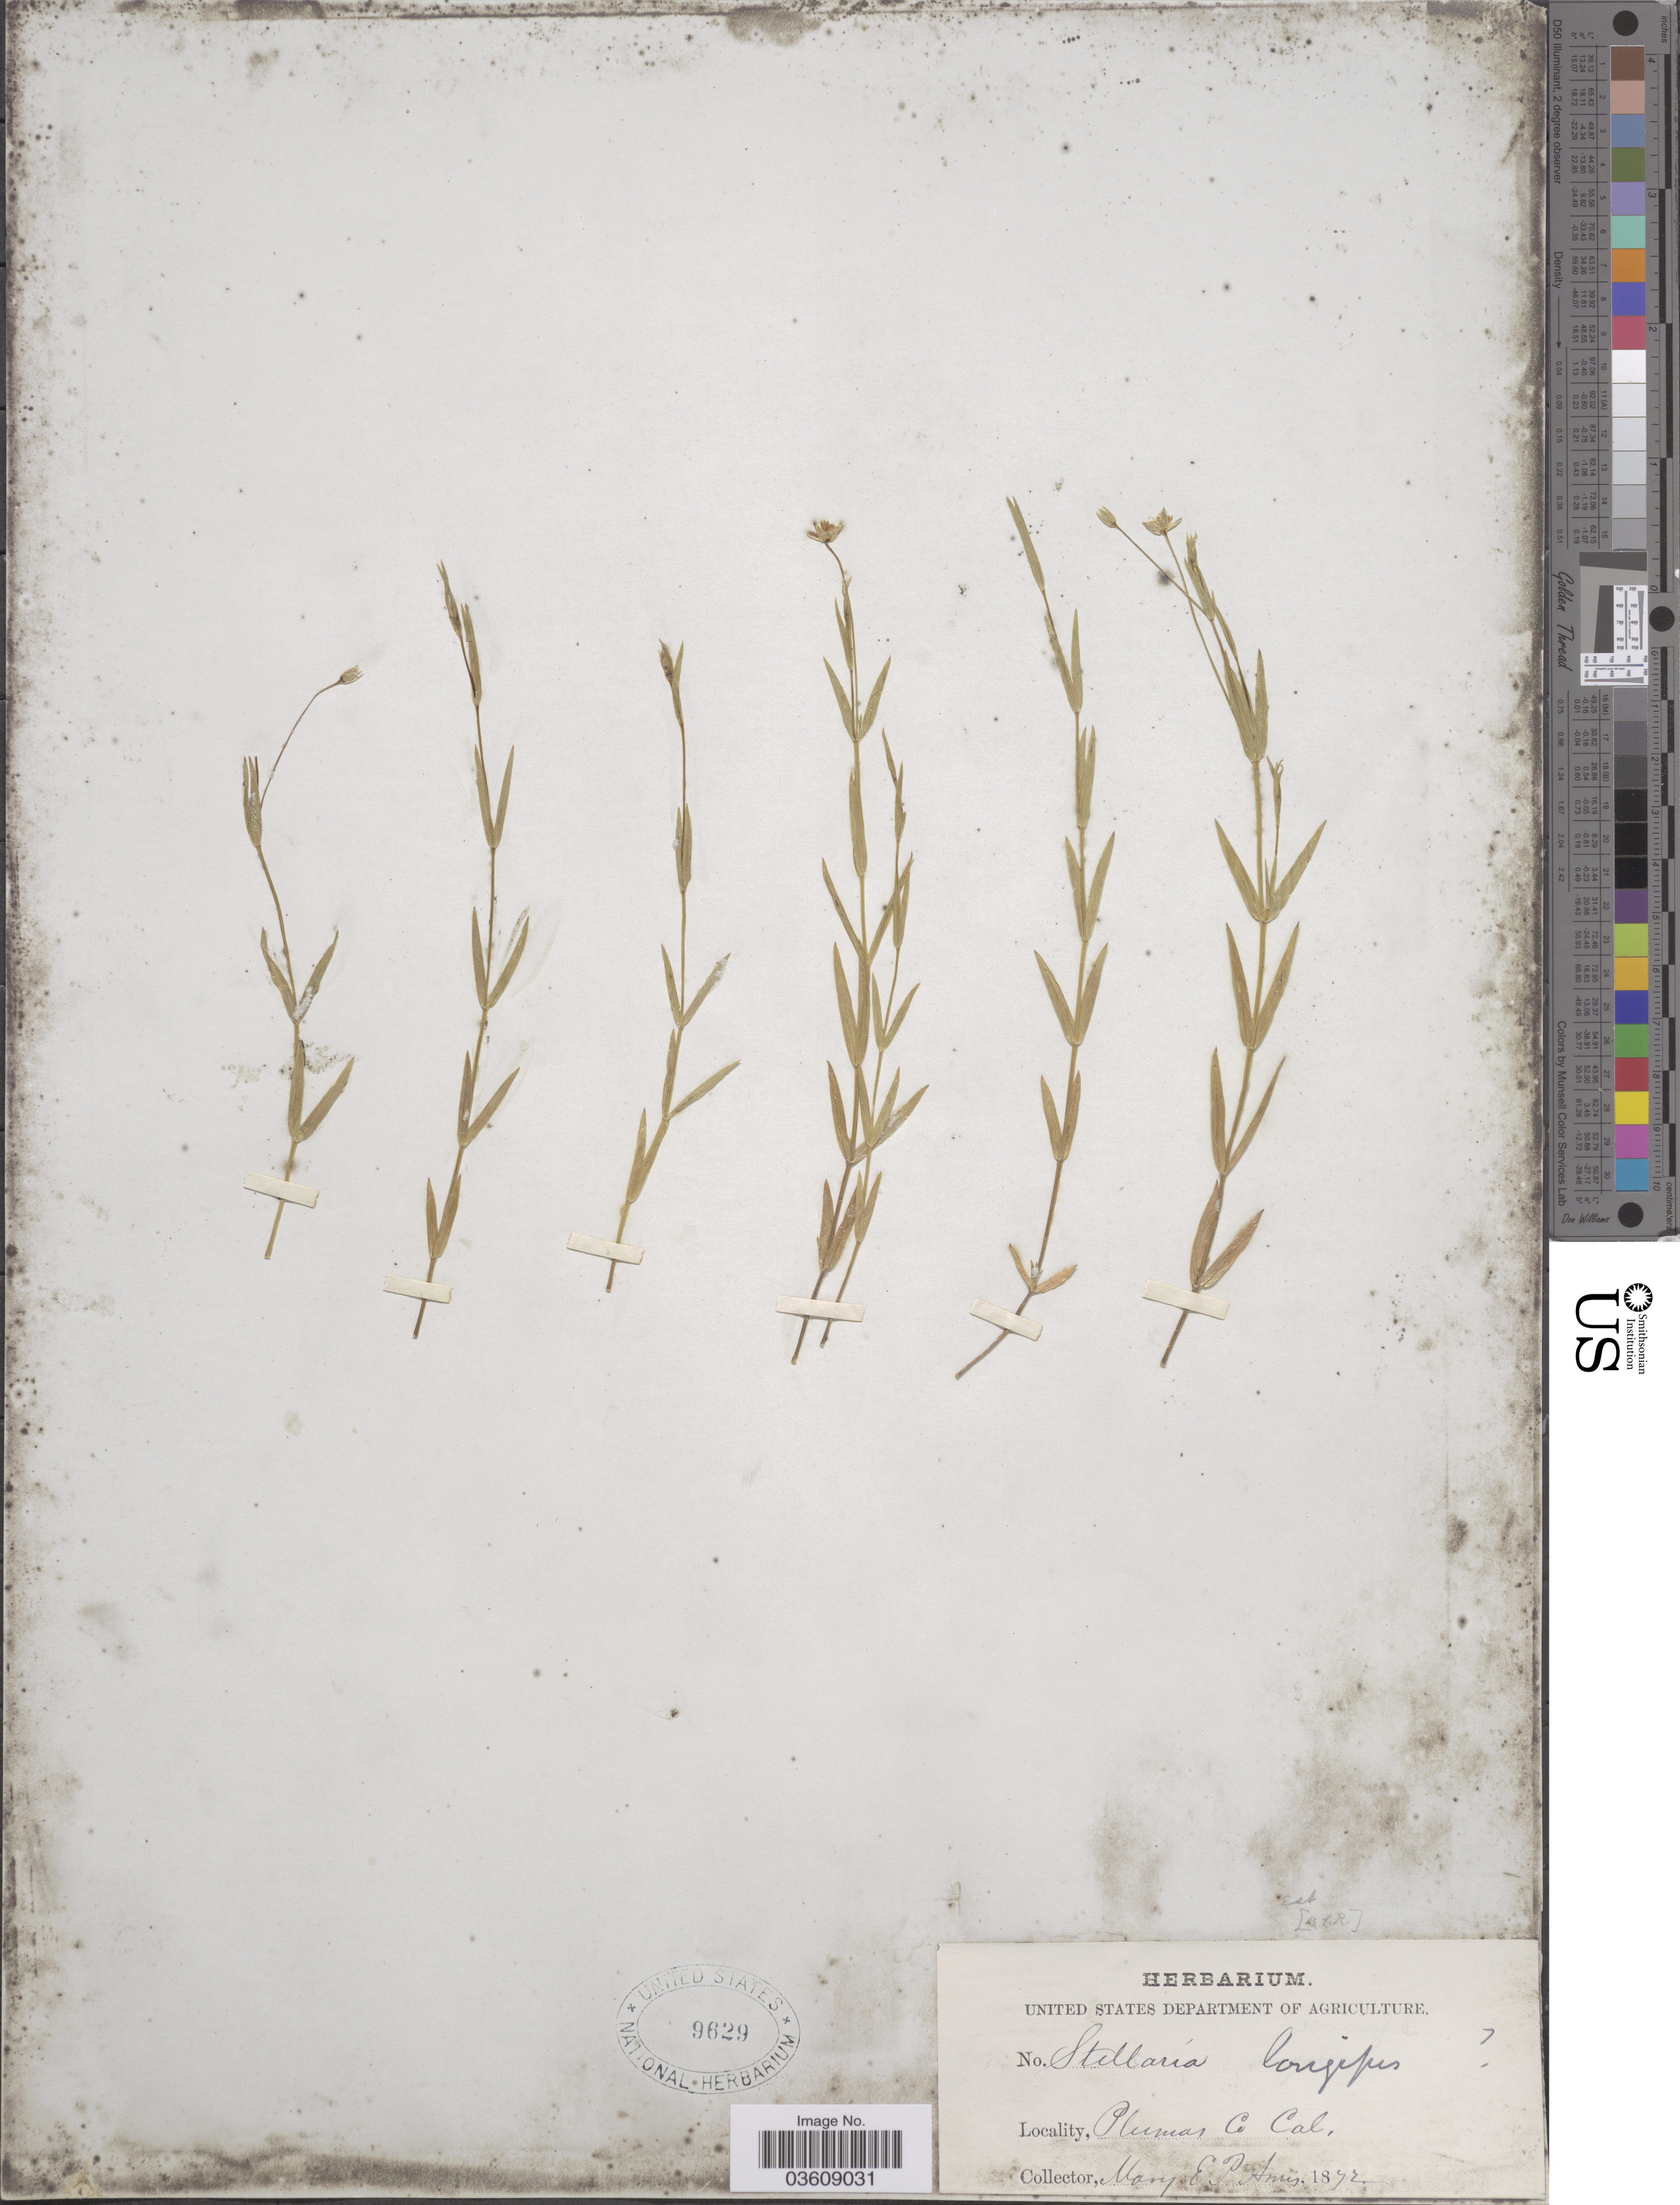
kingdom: Plantae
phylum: Tracheophyta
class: Magnoliopsida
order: Caryophyllales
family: Caryophyllaceae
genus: Stellaria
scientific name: Stellaria longipes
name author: Goldie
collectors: M. E. P. Ames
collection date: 1872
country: United States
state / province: California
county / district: Plumas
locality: Plumas Co.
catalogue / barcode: US 9629